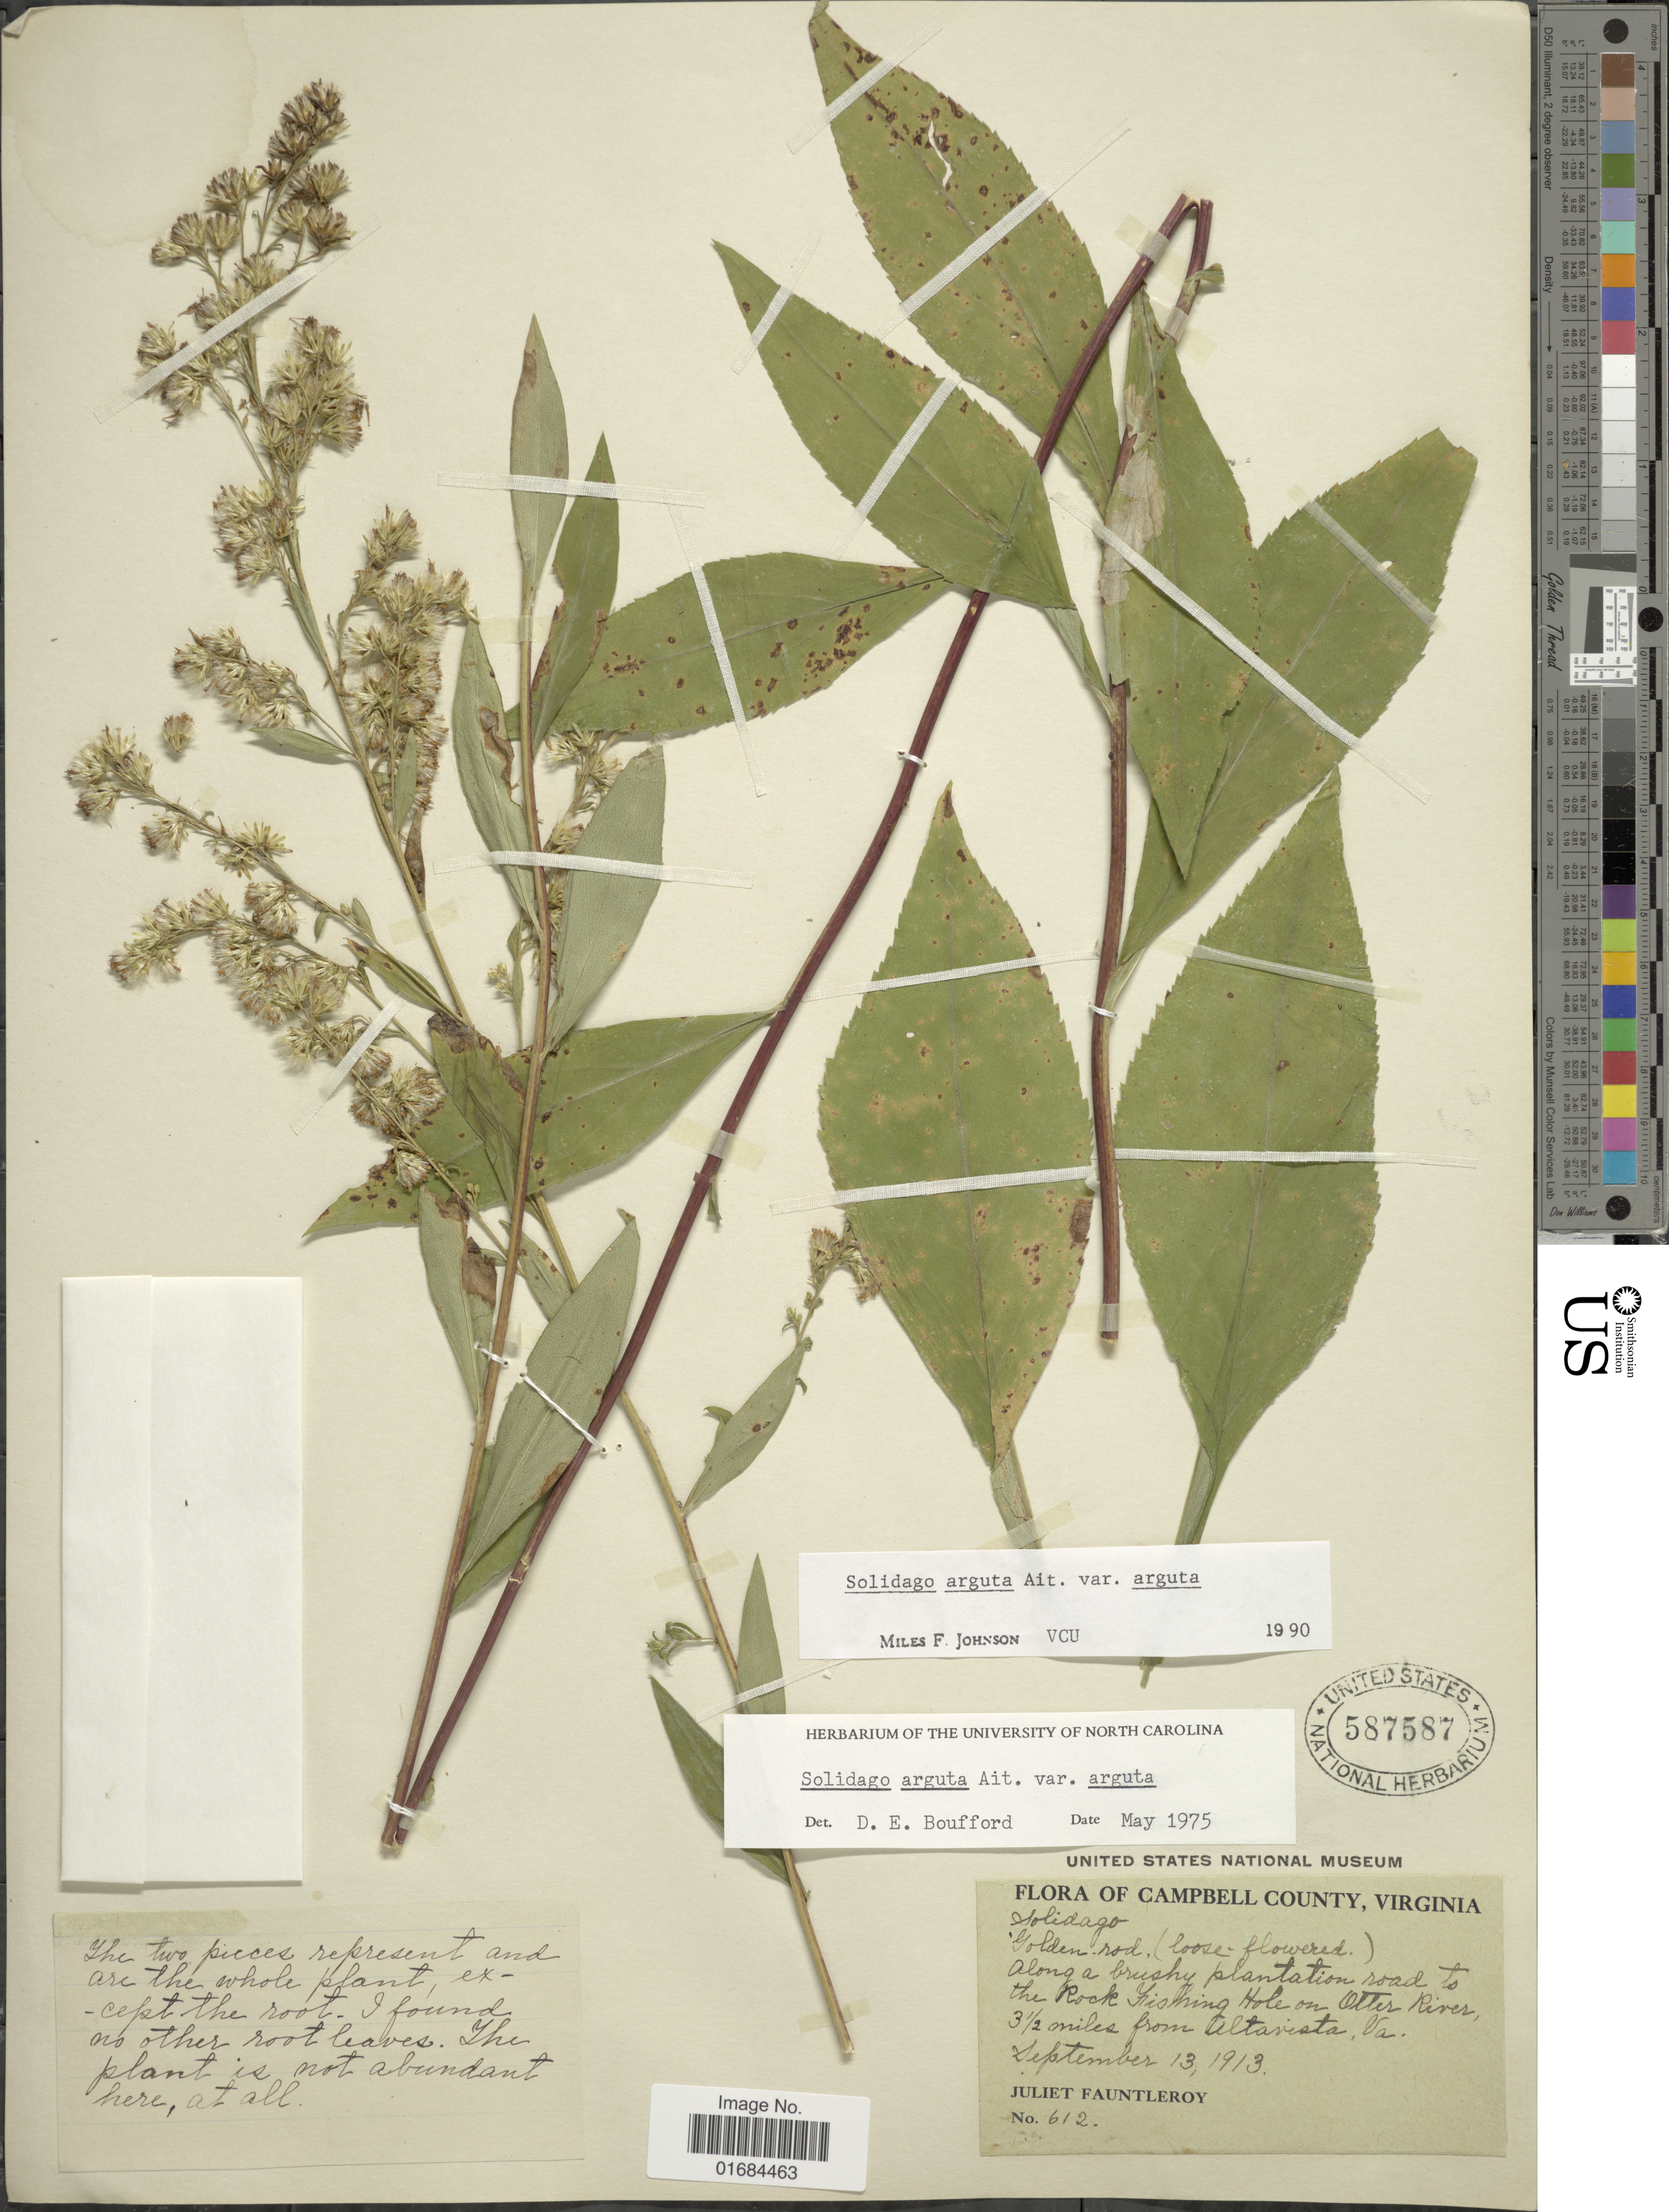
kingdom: Plantae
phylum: Tracheophyta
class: Magnoliopsida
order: Asterales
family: Asteraceae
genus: Solidago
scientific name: Solidago arguta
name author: Aiton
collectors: J. Fauntleroy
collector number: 612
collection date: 1913-09-13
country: United States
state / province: Virginia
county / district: Campbell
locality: Campbell County, Along a brushy plantation road to the Rock Fishing Hole on Otter river, 3½ miles from Altavista.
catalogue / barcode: US 587587